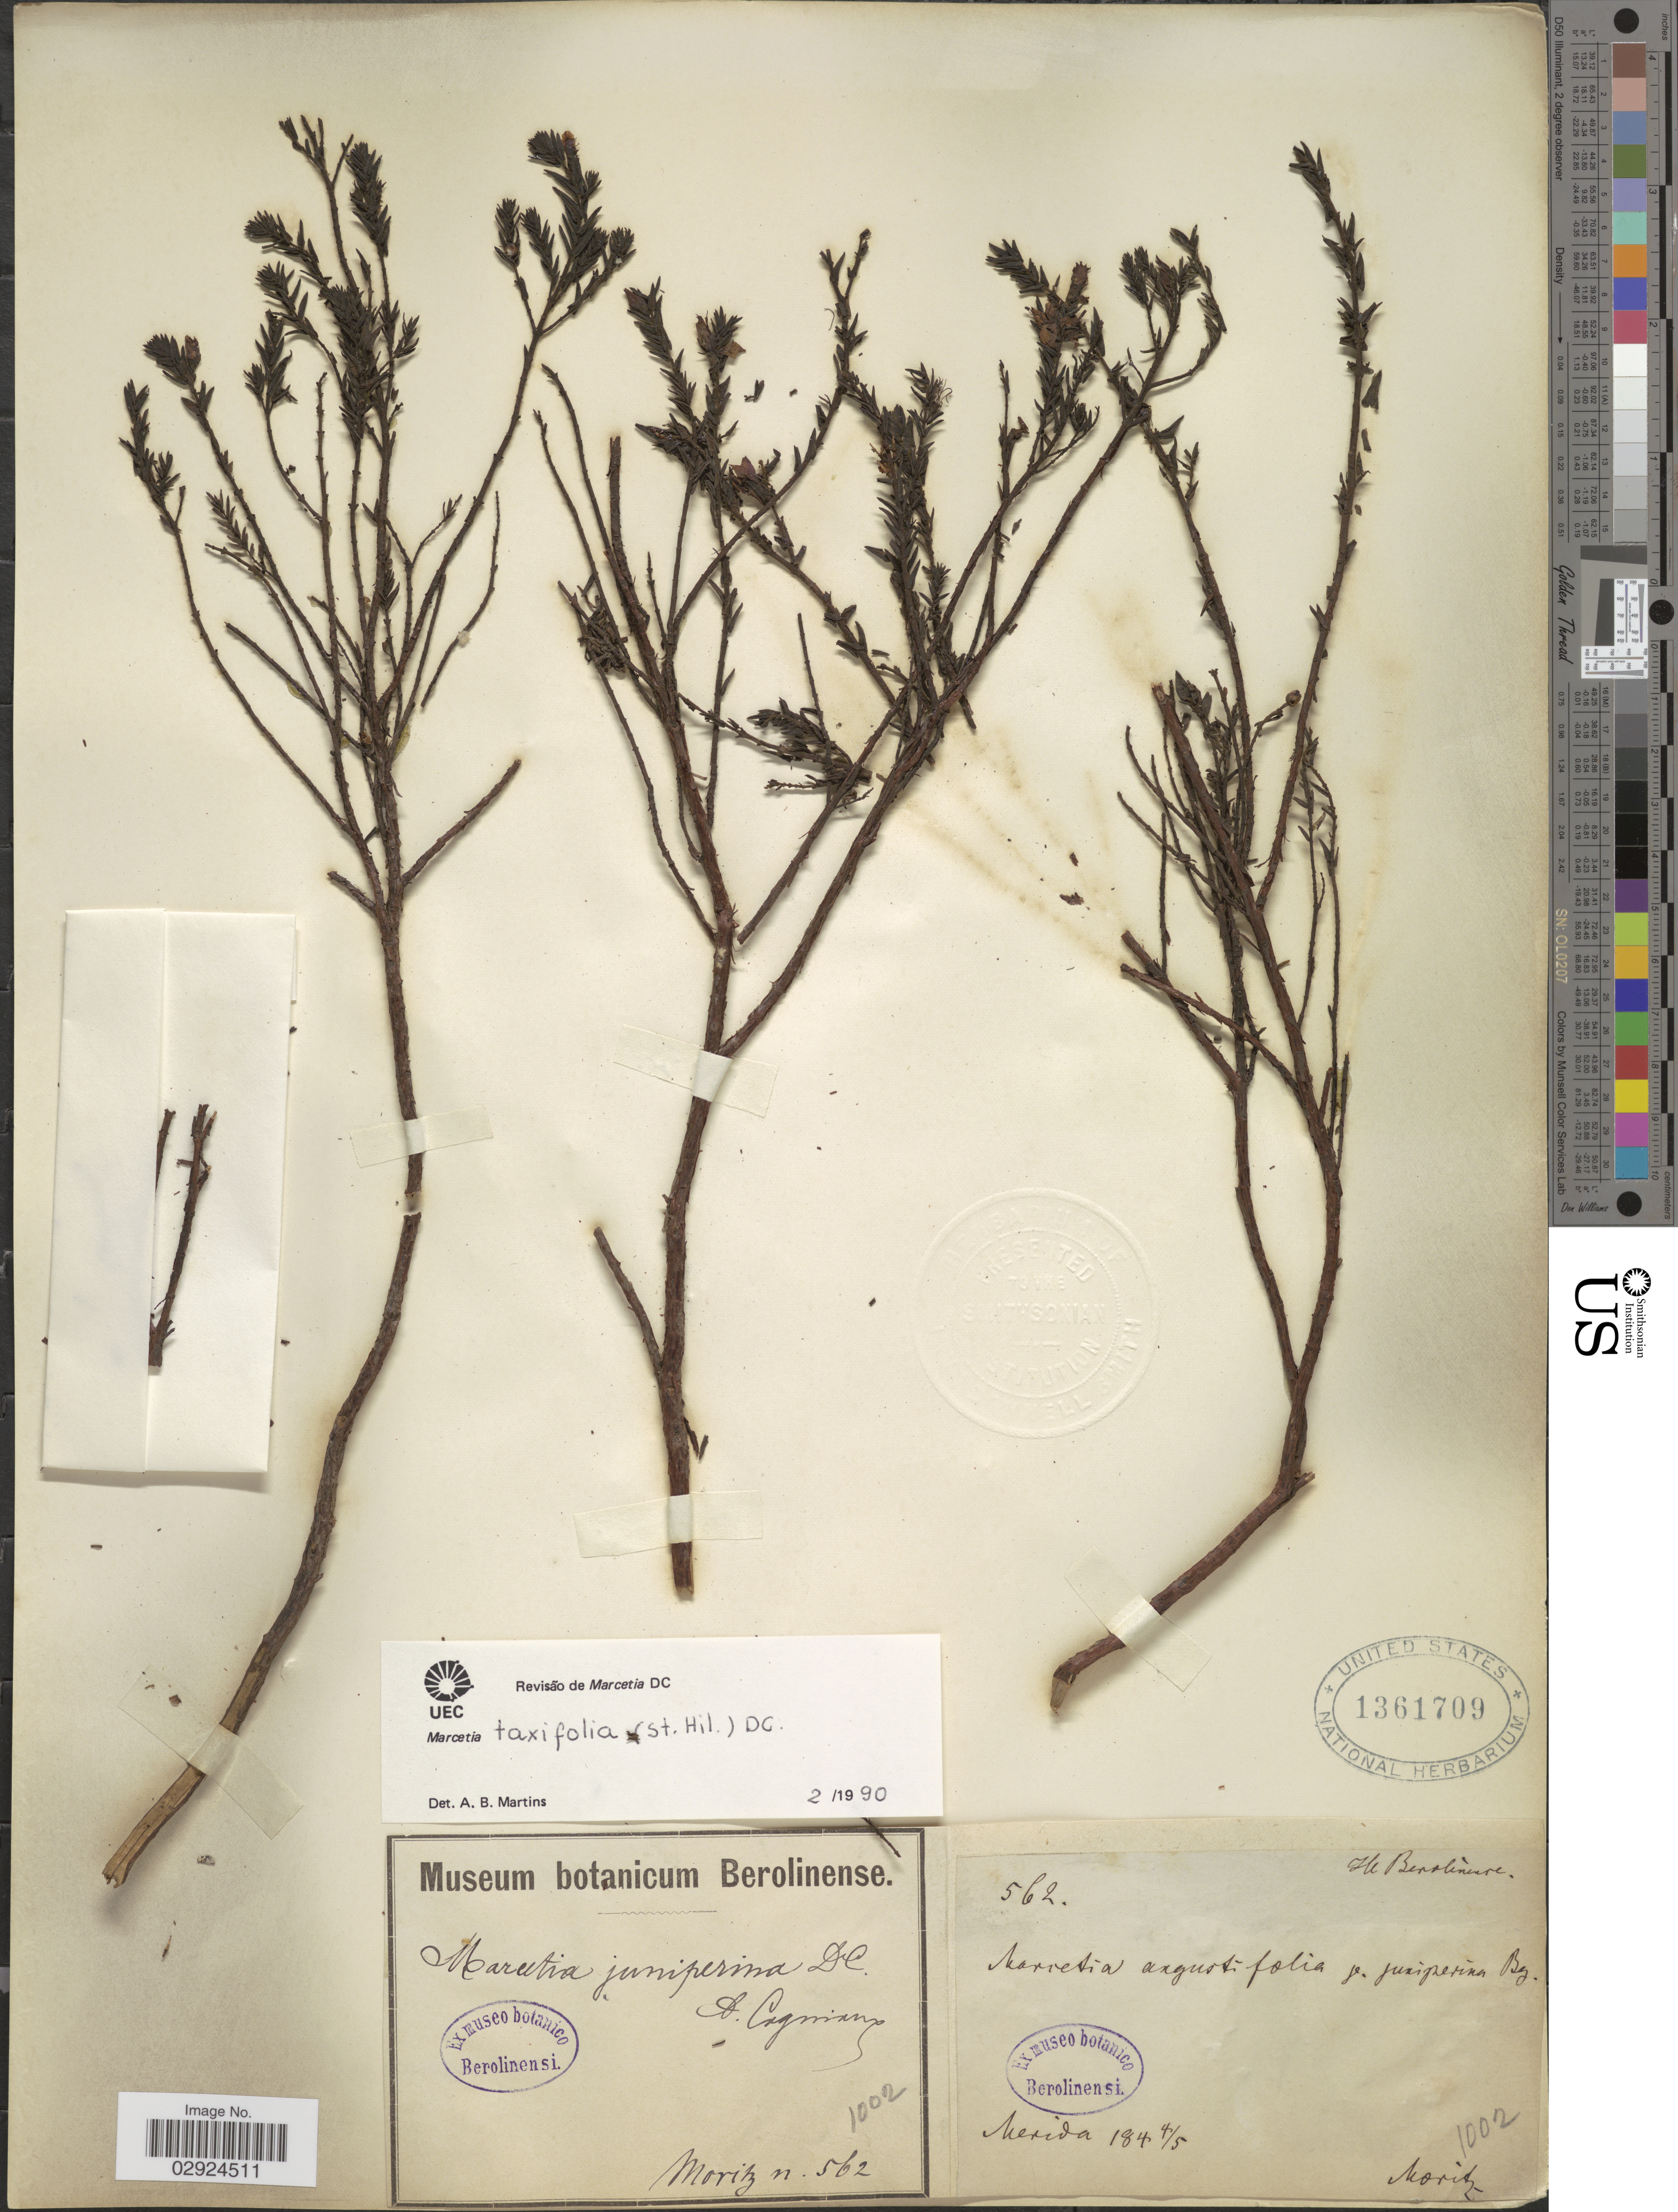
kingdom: Plantae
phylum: Tracheophyta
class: Magnoliopsida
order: Myrtales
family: Melastomataceae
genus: Marcetia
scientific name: Marcetia taxifolia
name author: (A. St.-Hil.) DC.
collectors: Moritz, --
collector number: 562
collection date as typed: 184 4/5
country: Venezuela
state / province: Mérida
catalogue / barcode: US 1361709